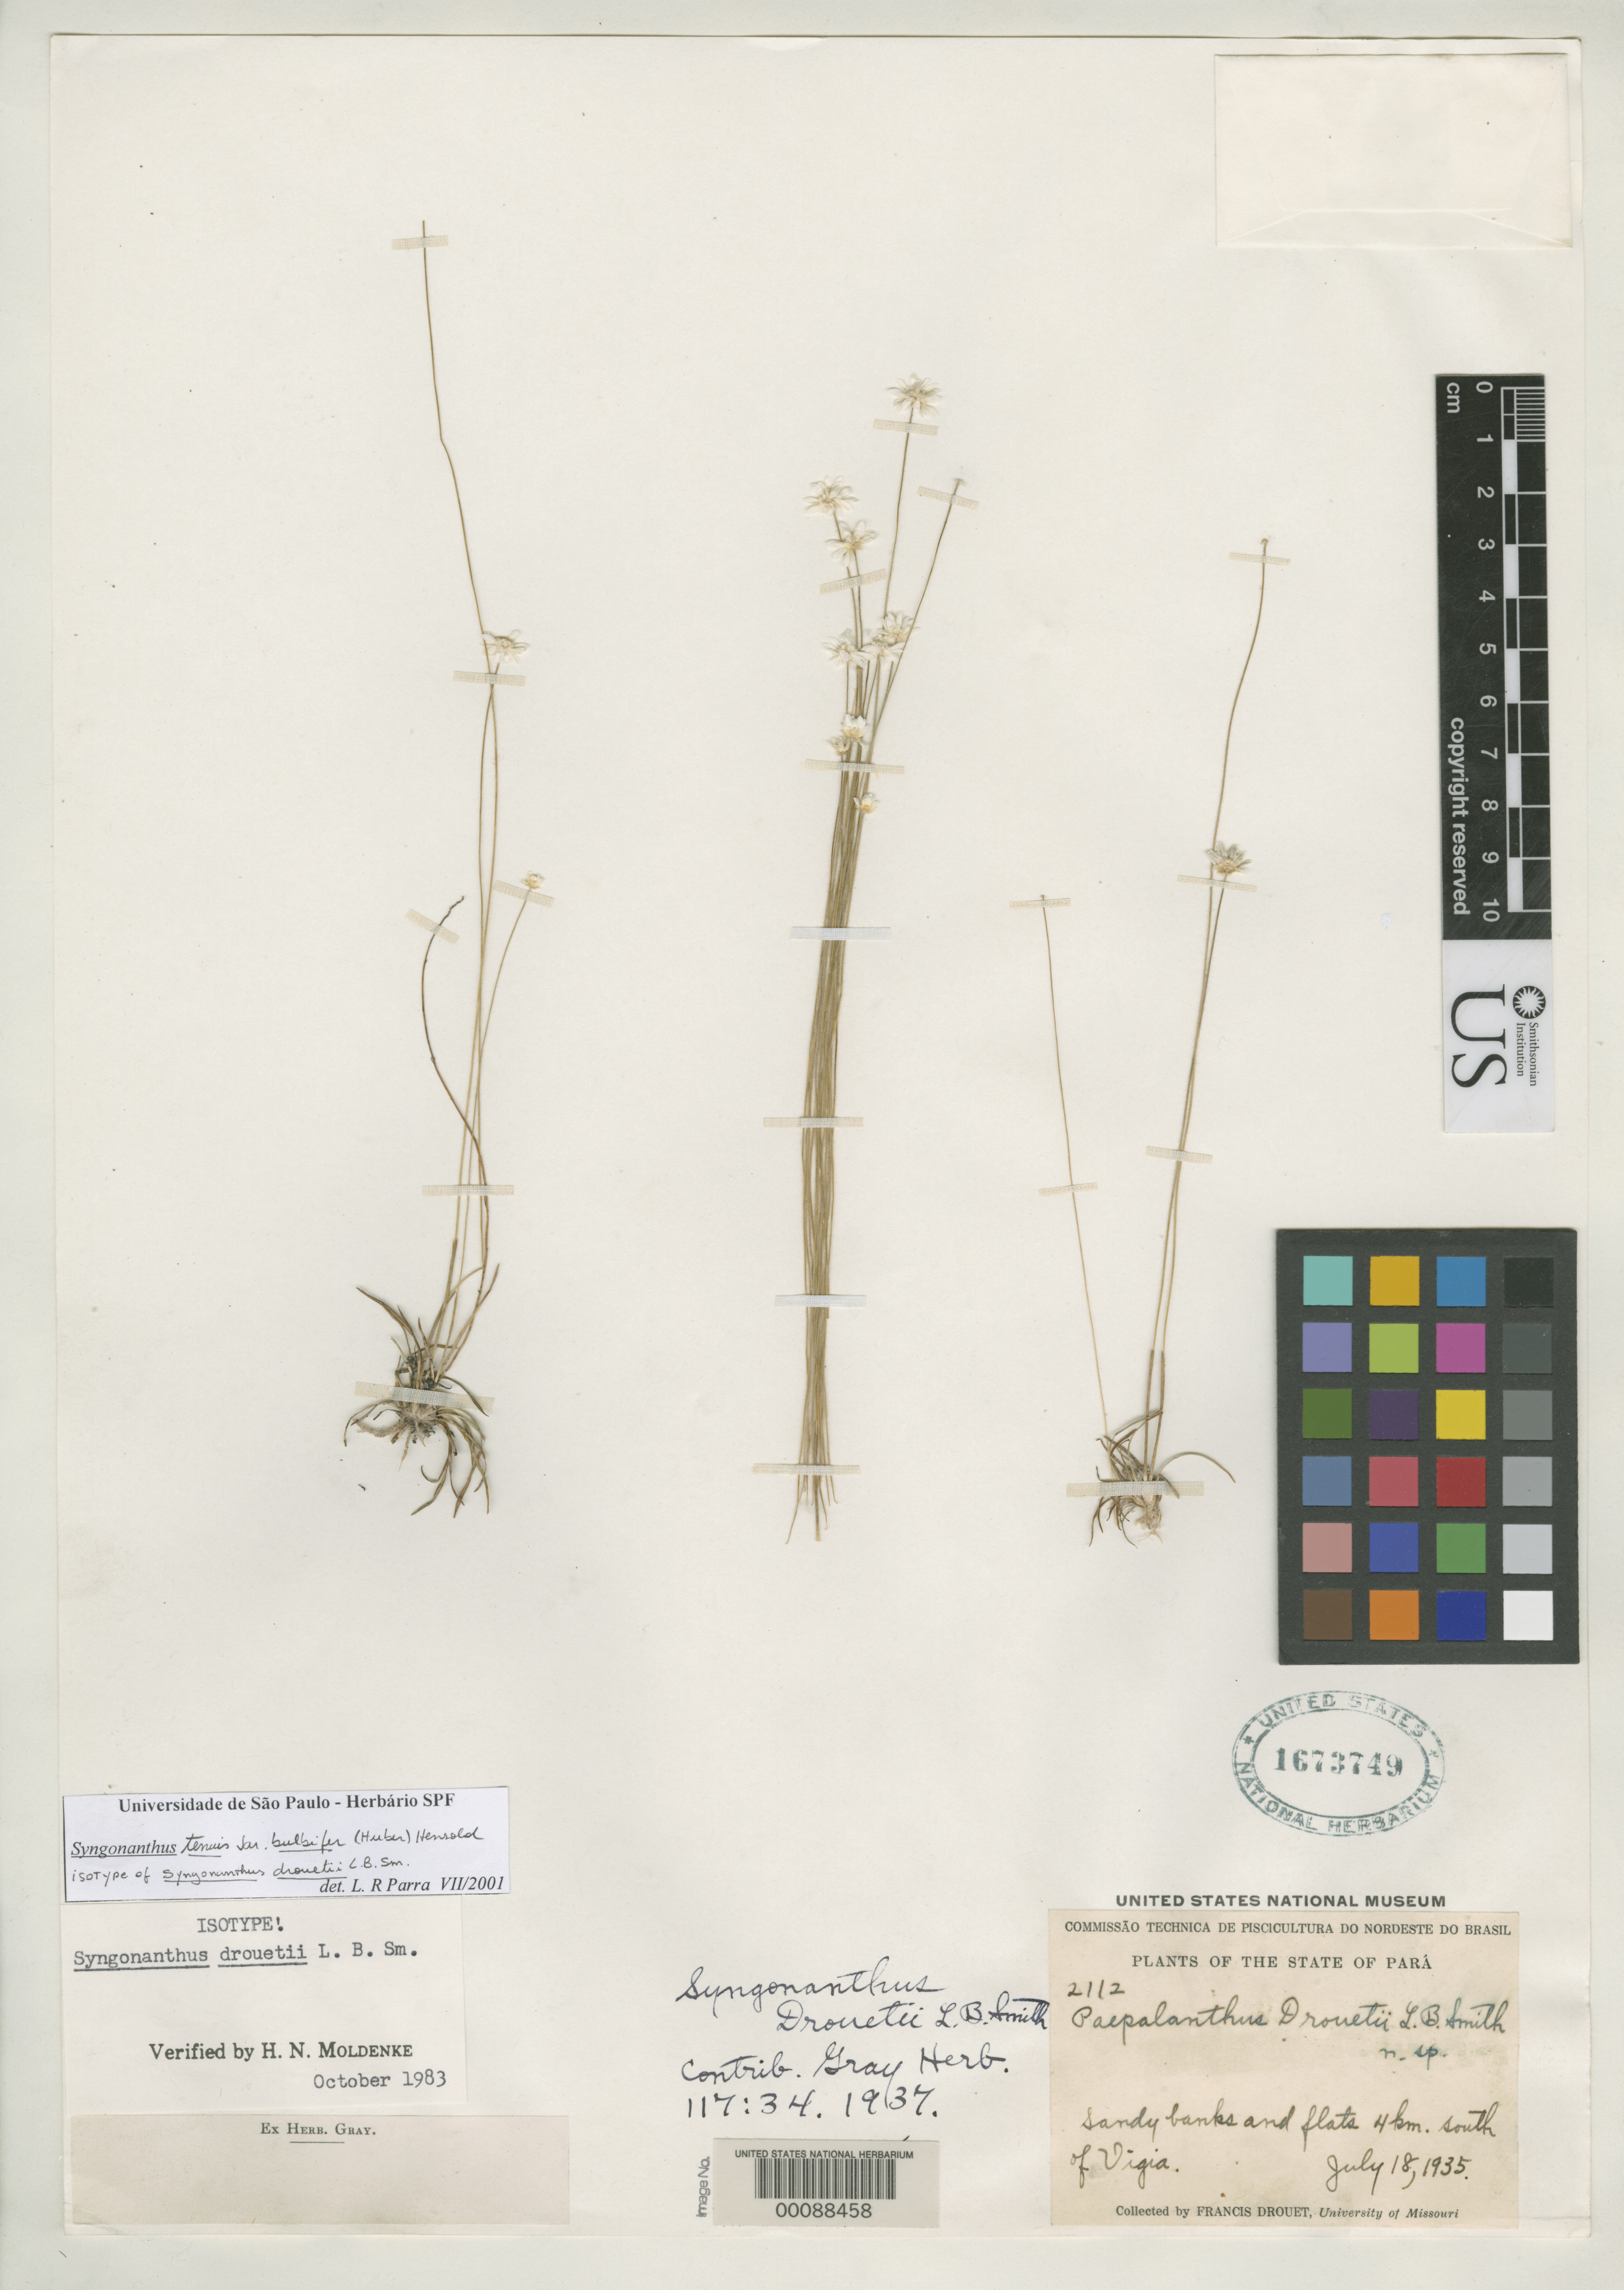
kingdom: Plantae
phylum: Tracheophyta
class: Liliopsida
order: Poales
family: Eriocaulaceae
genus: Syngonanthus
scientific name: Syngonanthus drouetii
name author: L.B. Sm.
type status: Isotype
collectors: F. E. Drouet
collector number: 2112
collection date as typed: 18 Jul 1935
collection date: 1935-07-18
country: Brazil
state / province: Pará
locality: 4 km S of Vigia.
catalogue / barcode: US 1673749